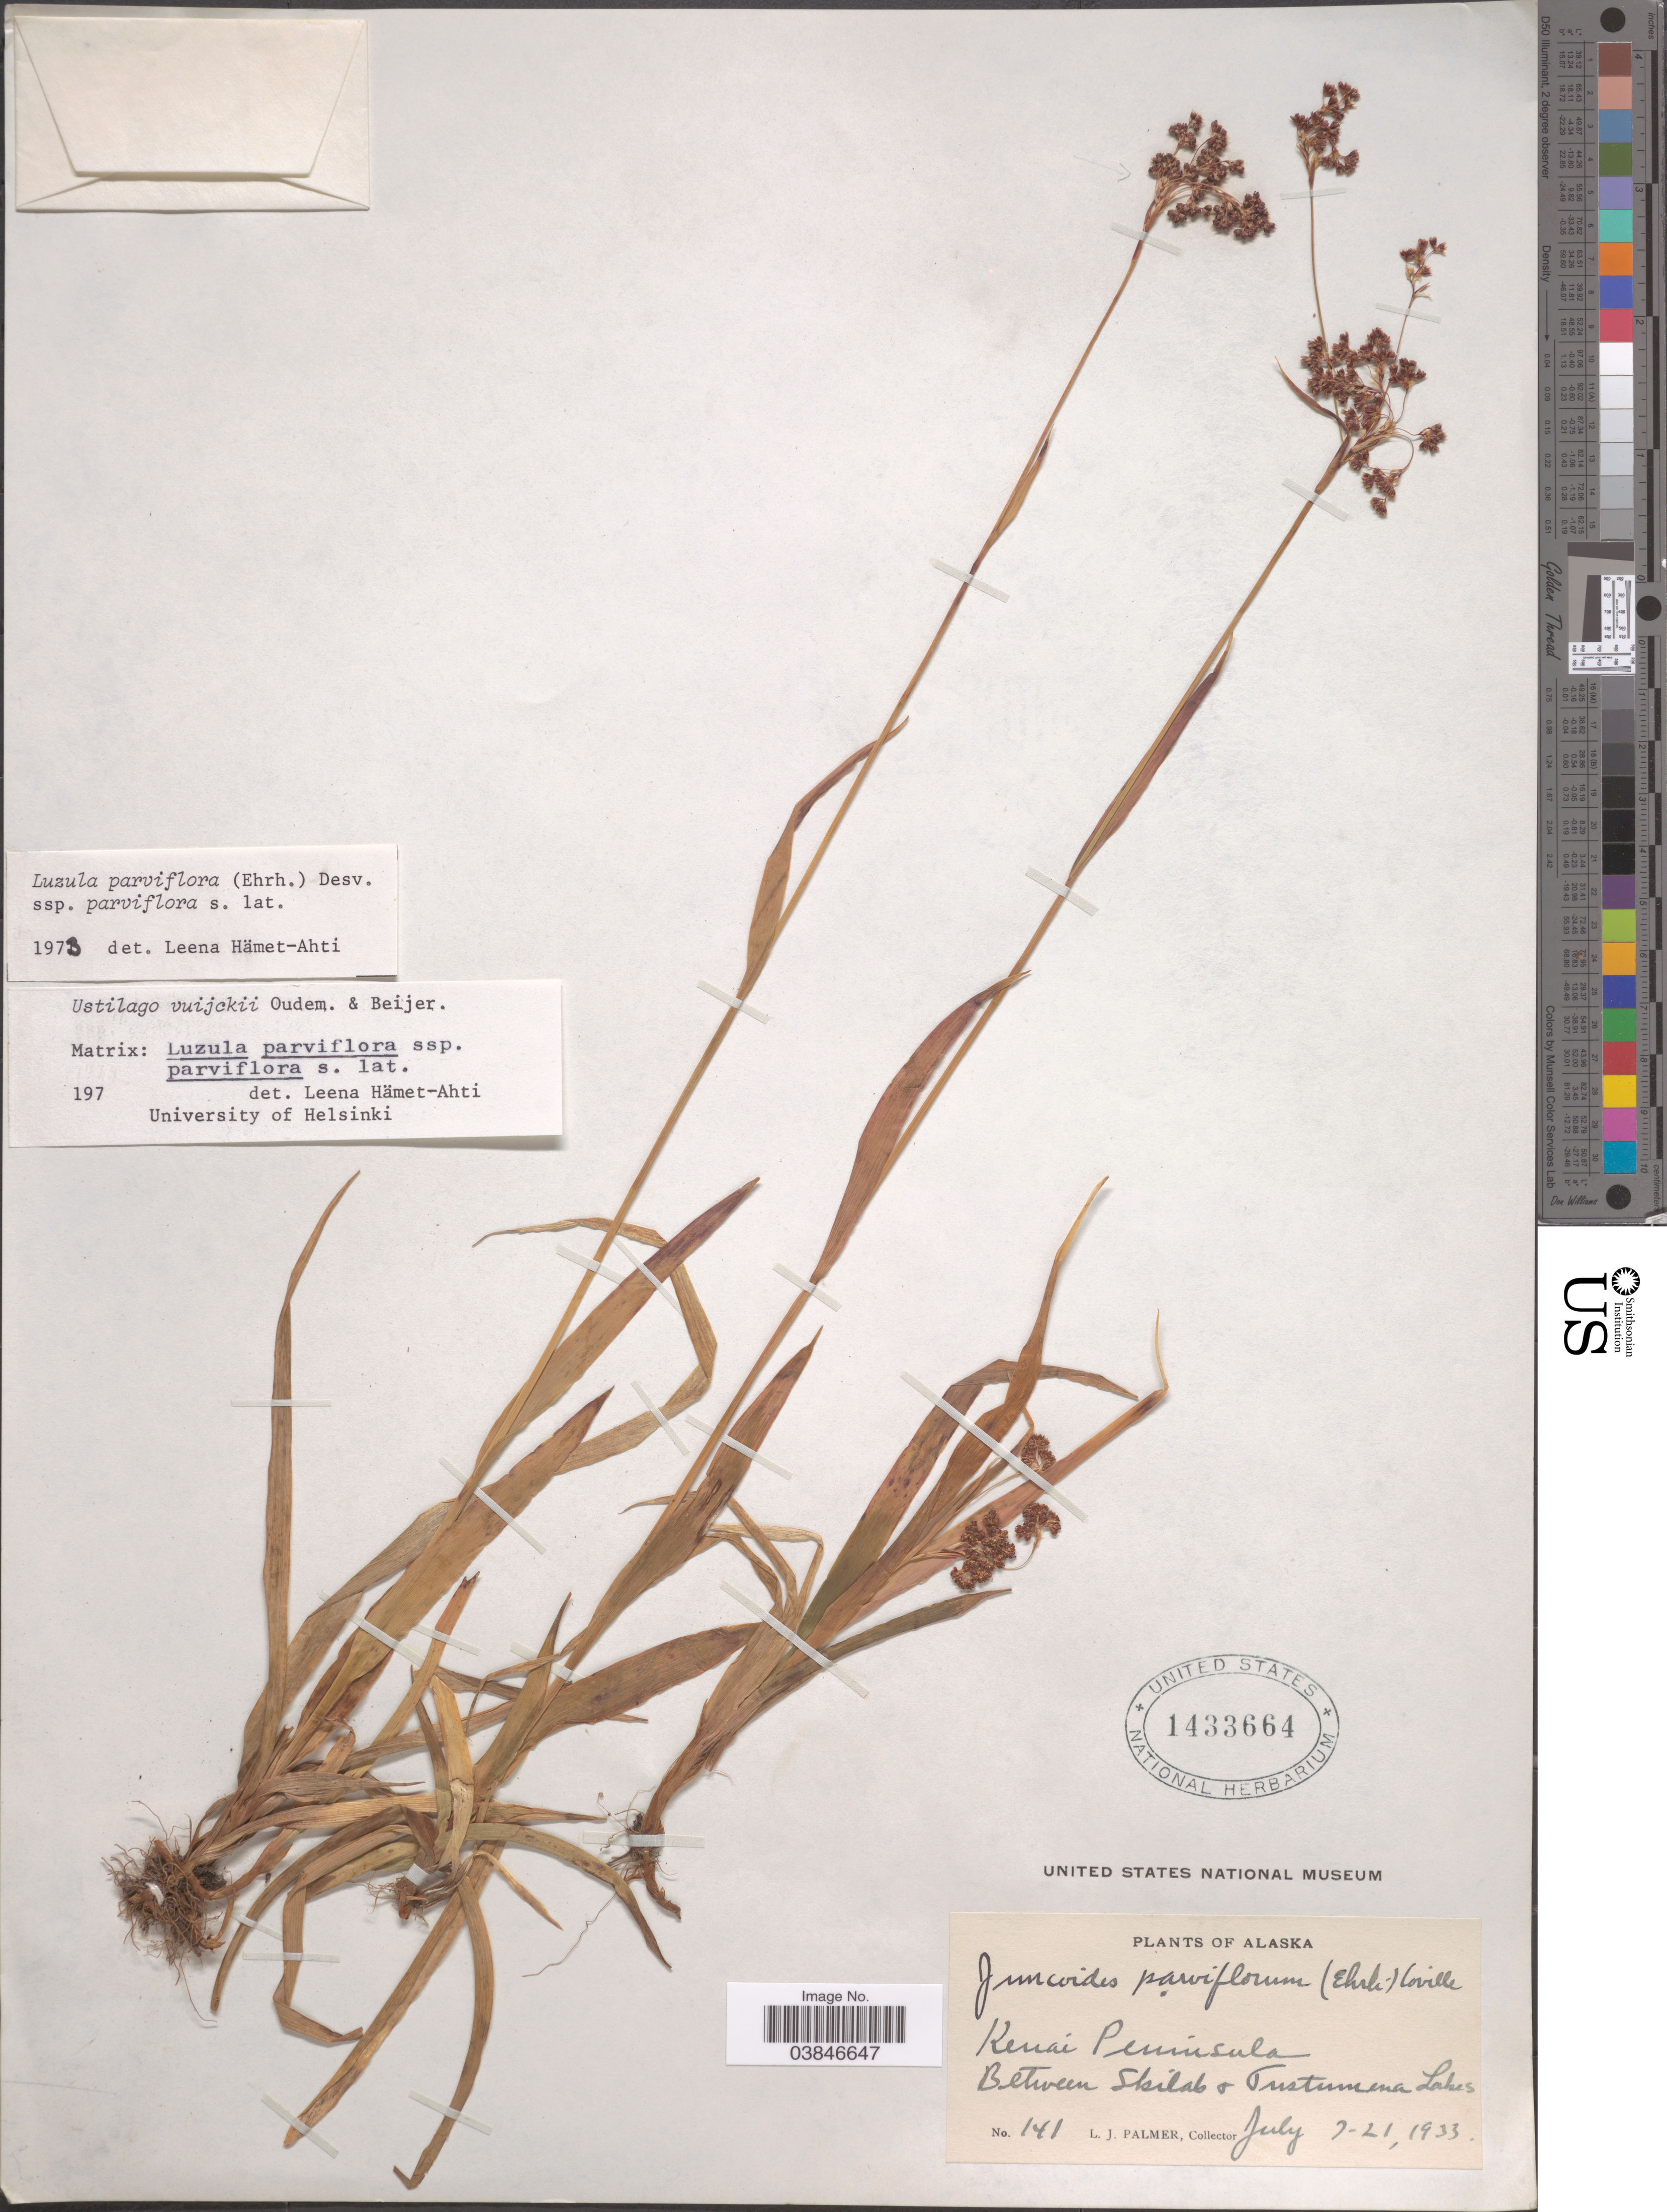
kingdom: Plantae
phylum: Tracheophyta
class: Liliopsida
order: Poales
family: Juncaceae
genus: Luzula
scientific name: Luzula parviflora subsp. parviflora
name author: (Ehrh.) Desv.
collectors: L. J. Palmer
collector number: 141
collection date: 1933-07-07/1933-07-21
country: United States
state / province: Alaska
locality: Kenai Peninsula. Between Skilak & Tustumena Lakes.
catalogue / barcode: US 1433664